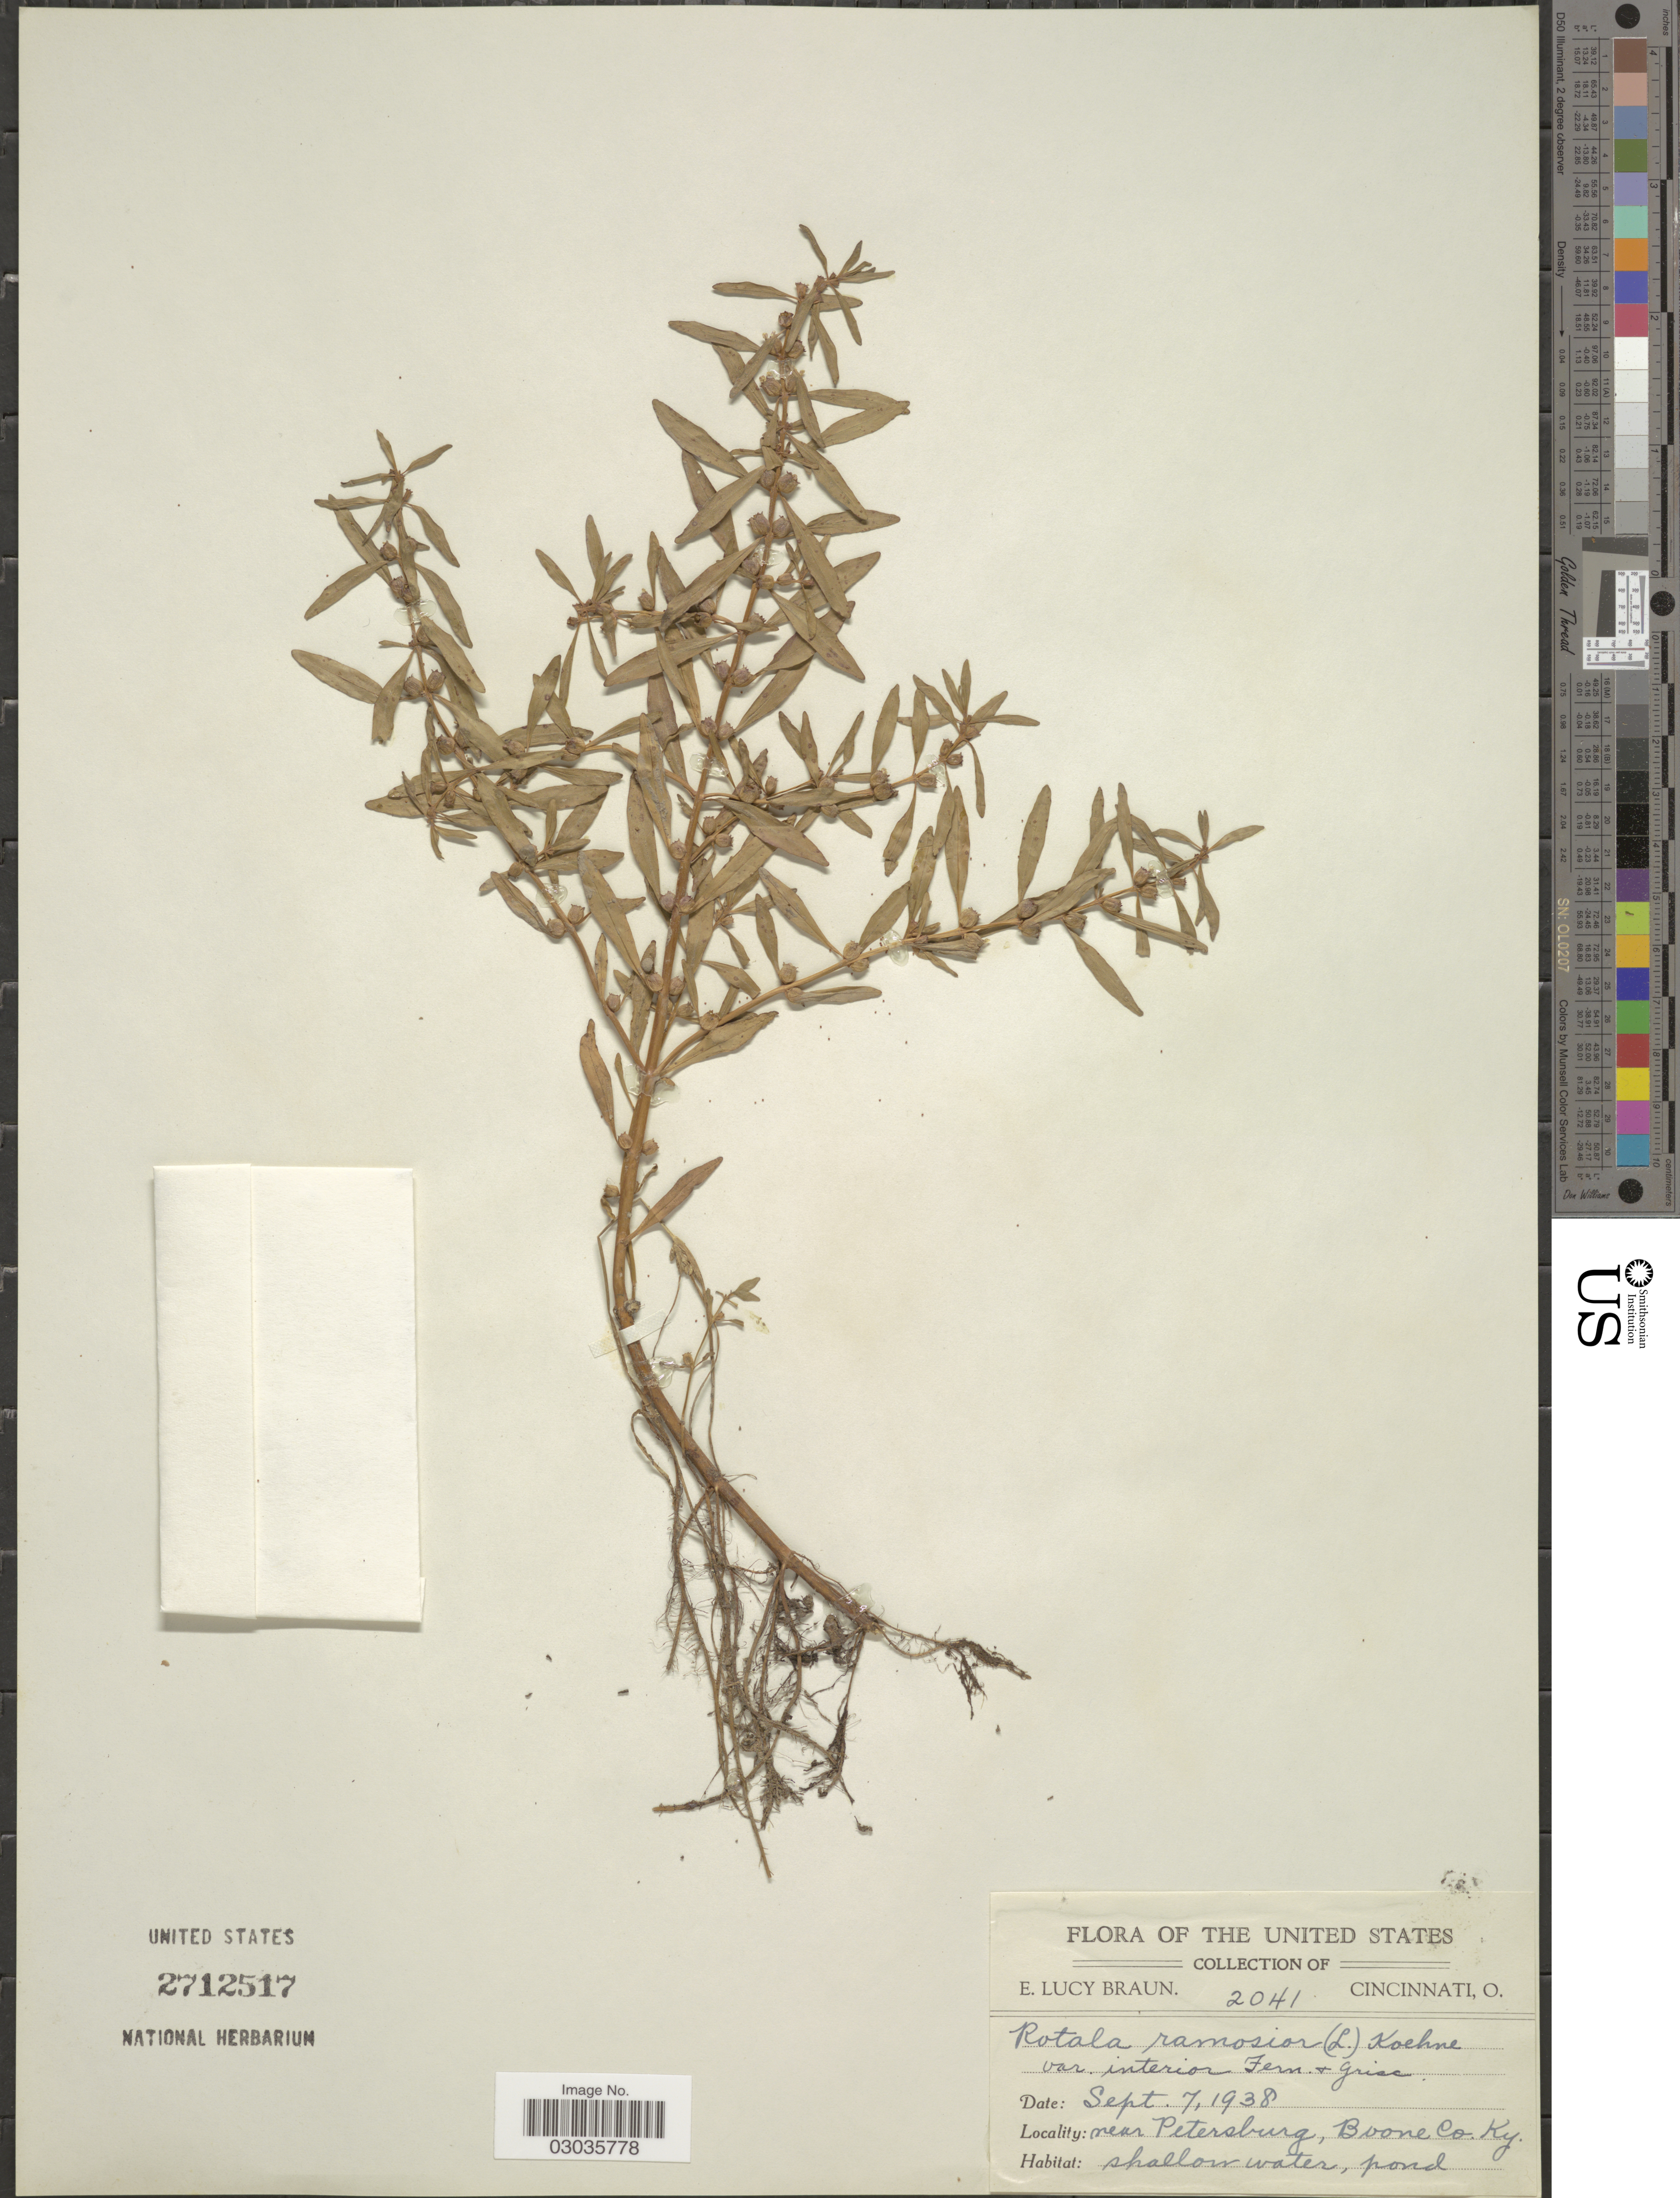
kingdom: Plantae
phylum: Tracheophyta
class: Magnoliopsida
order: Myrtales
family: Lythraceae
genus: Rotala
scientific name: Rotala ramosior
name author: (L.) Koehne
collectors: E. L. Braun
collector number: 2041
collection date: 1938-09-07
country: United States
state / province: Kentucky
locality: Near Petersburg, Boone Co. Ky.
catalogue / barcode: US 2712517